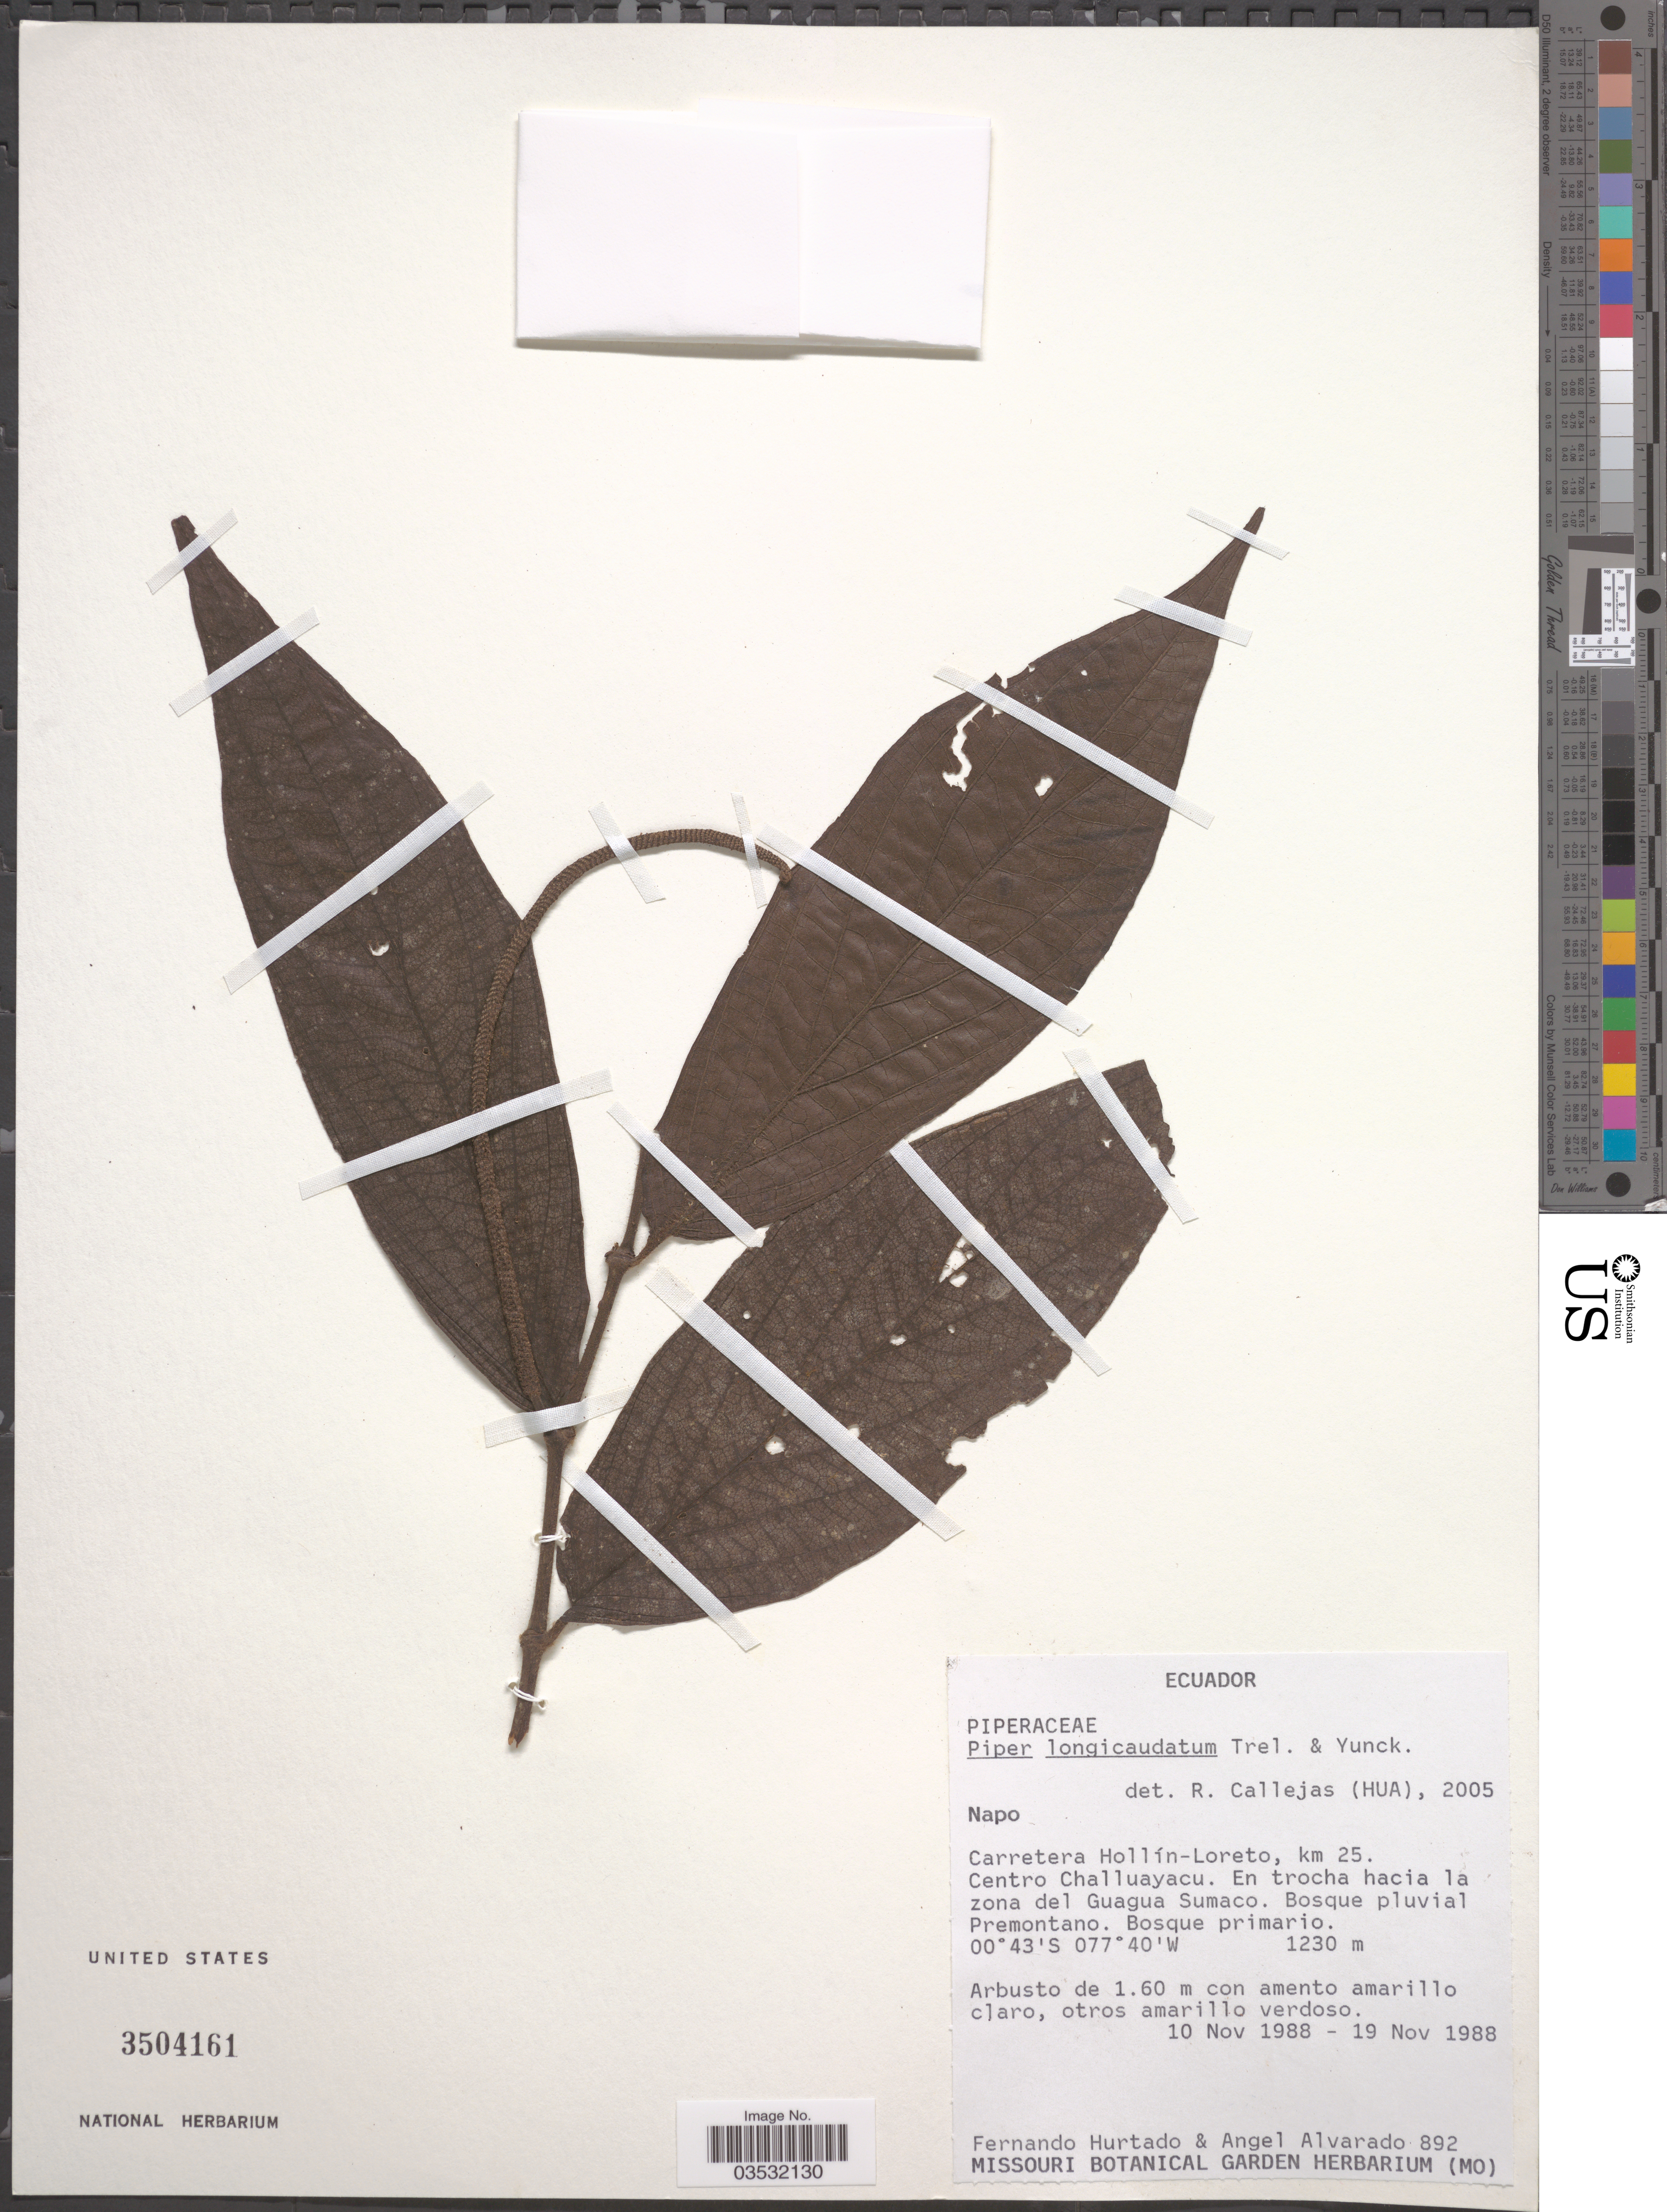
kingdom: Plantae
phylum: Tracheophyta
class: Magnoliopsida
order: Piperales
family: Piperaceae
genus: Piper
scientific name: Piper longicaudatum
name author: Trel. & Yunck.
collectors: F. Hurtado & A. Alvarado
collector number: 892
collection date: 1988-11-10/1988-11-19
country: Ecuador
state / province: Napo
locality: Carretera Hollín-Loreto, km 25. Centro Challuayacu. En trocha hacia la zona del Guagua Sumaco.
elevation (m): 1230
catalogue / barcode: US 3504161